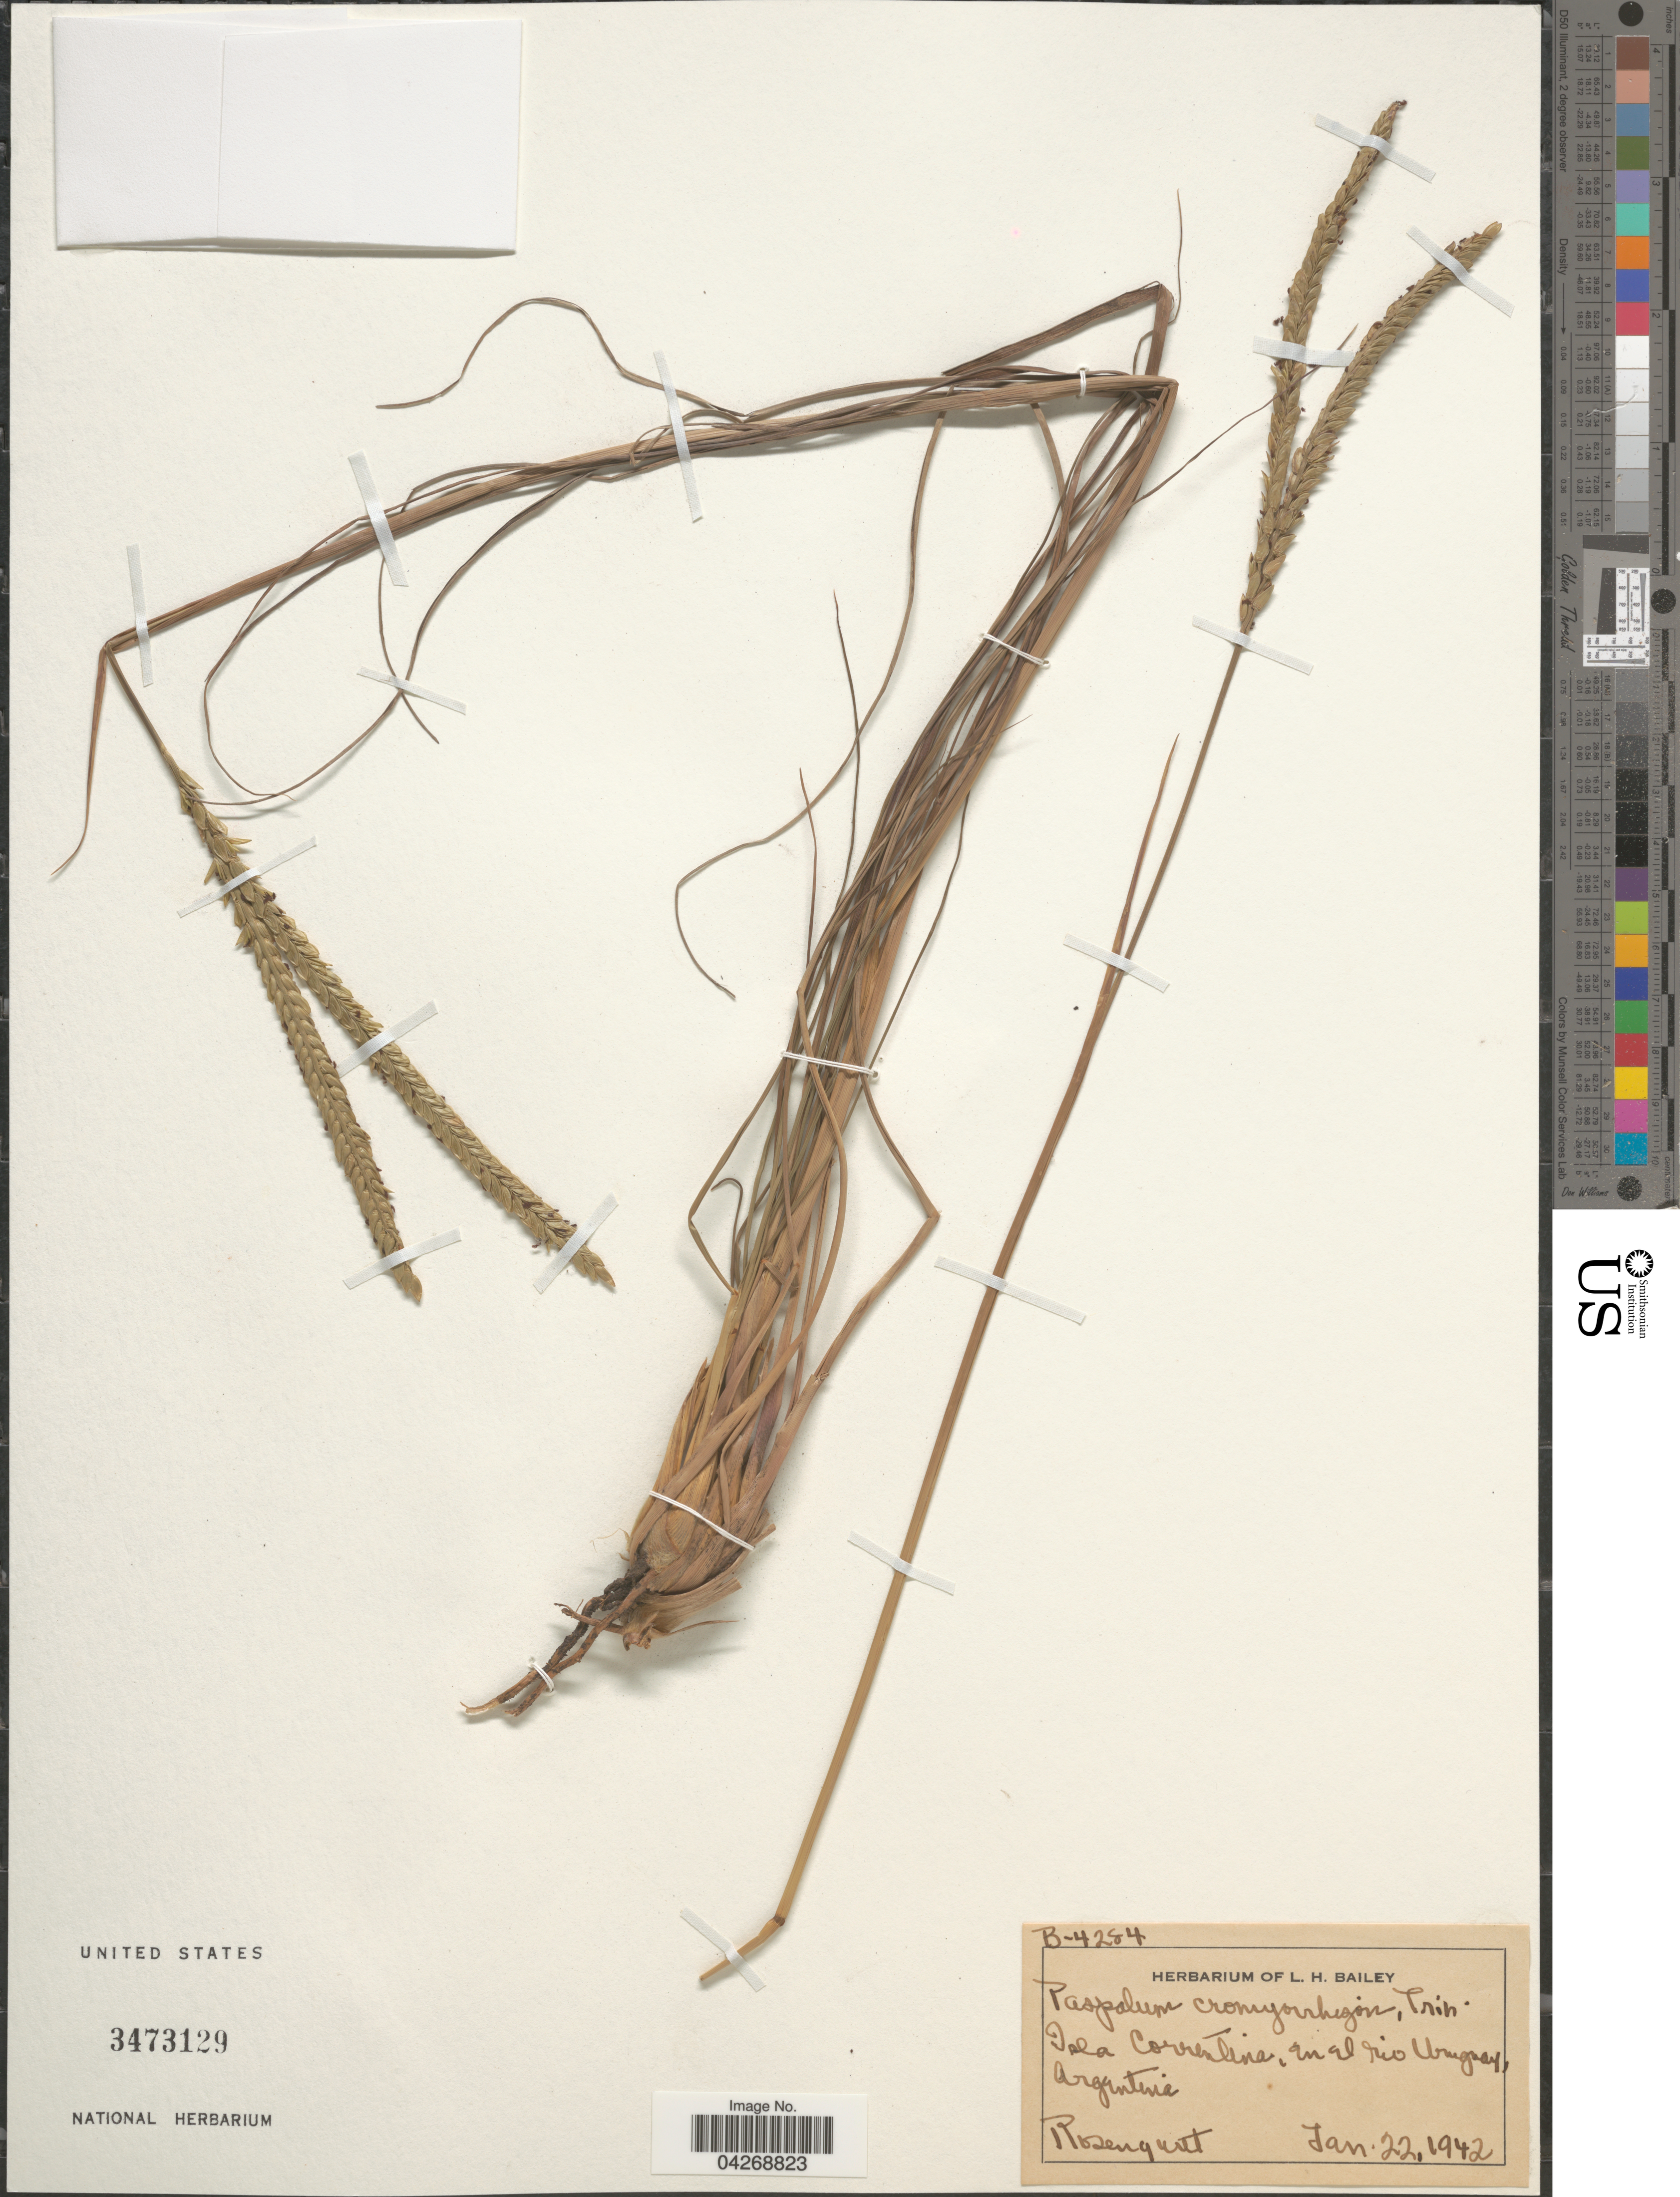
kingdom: Plantae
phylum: Tracheophyta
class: Liliopsida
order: Poales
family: Poaceae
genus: Paspalum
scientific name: Paspalum cromyorhizon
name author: Trin. ex Döll in Mart.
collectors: Rosengurtt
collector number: B-4284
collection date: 1942-01-22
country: Argentina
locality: Isla Correntina, en el rio Uruguay.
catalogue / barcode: US 3473129